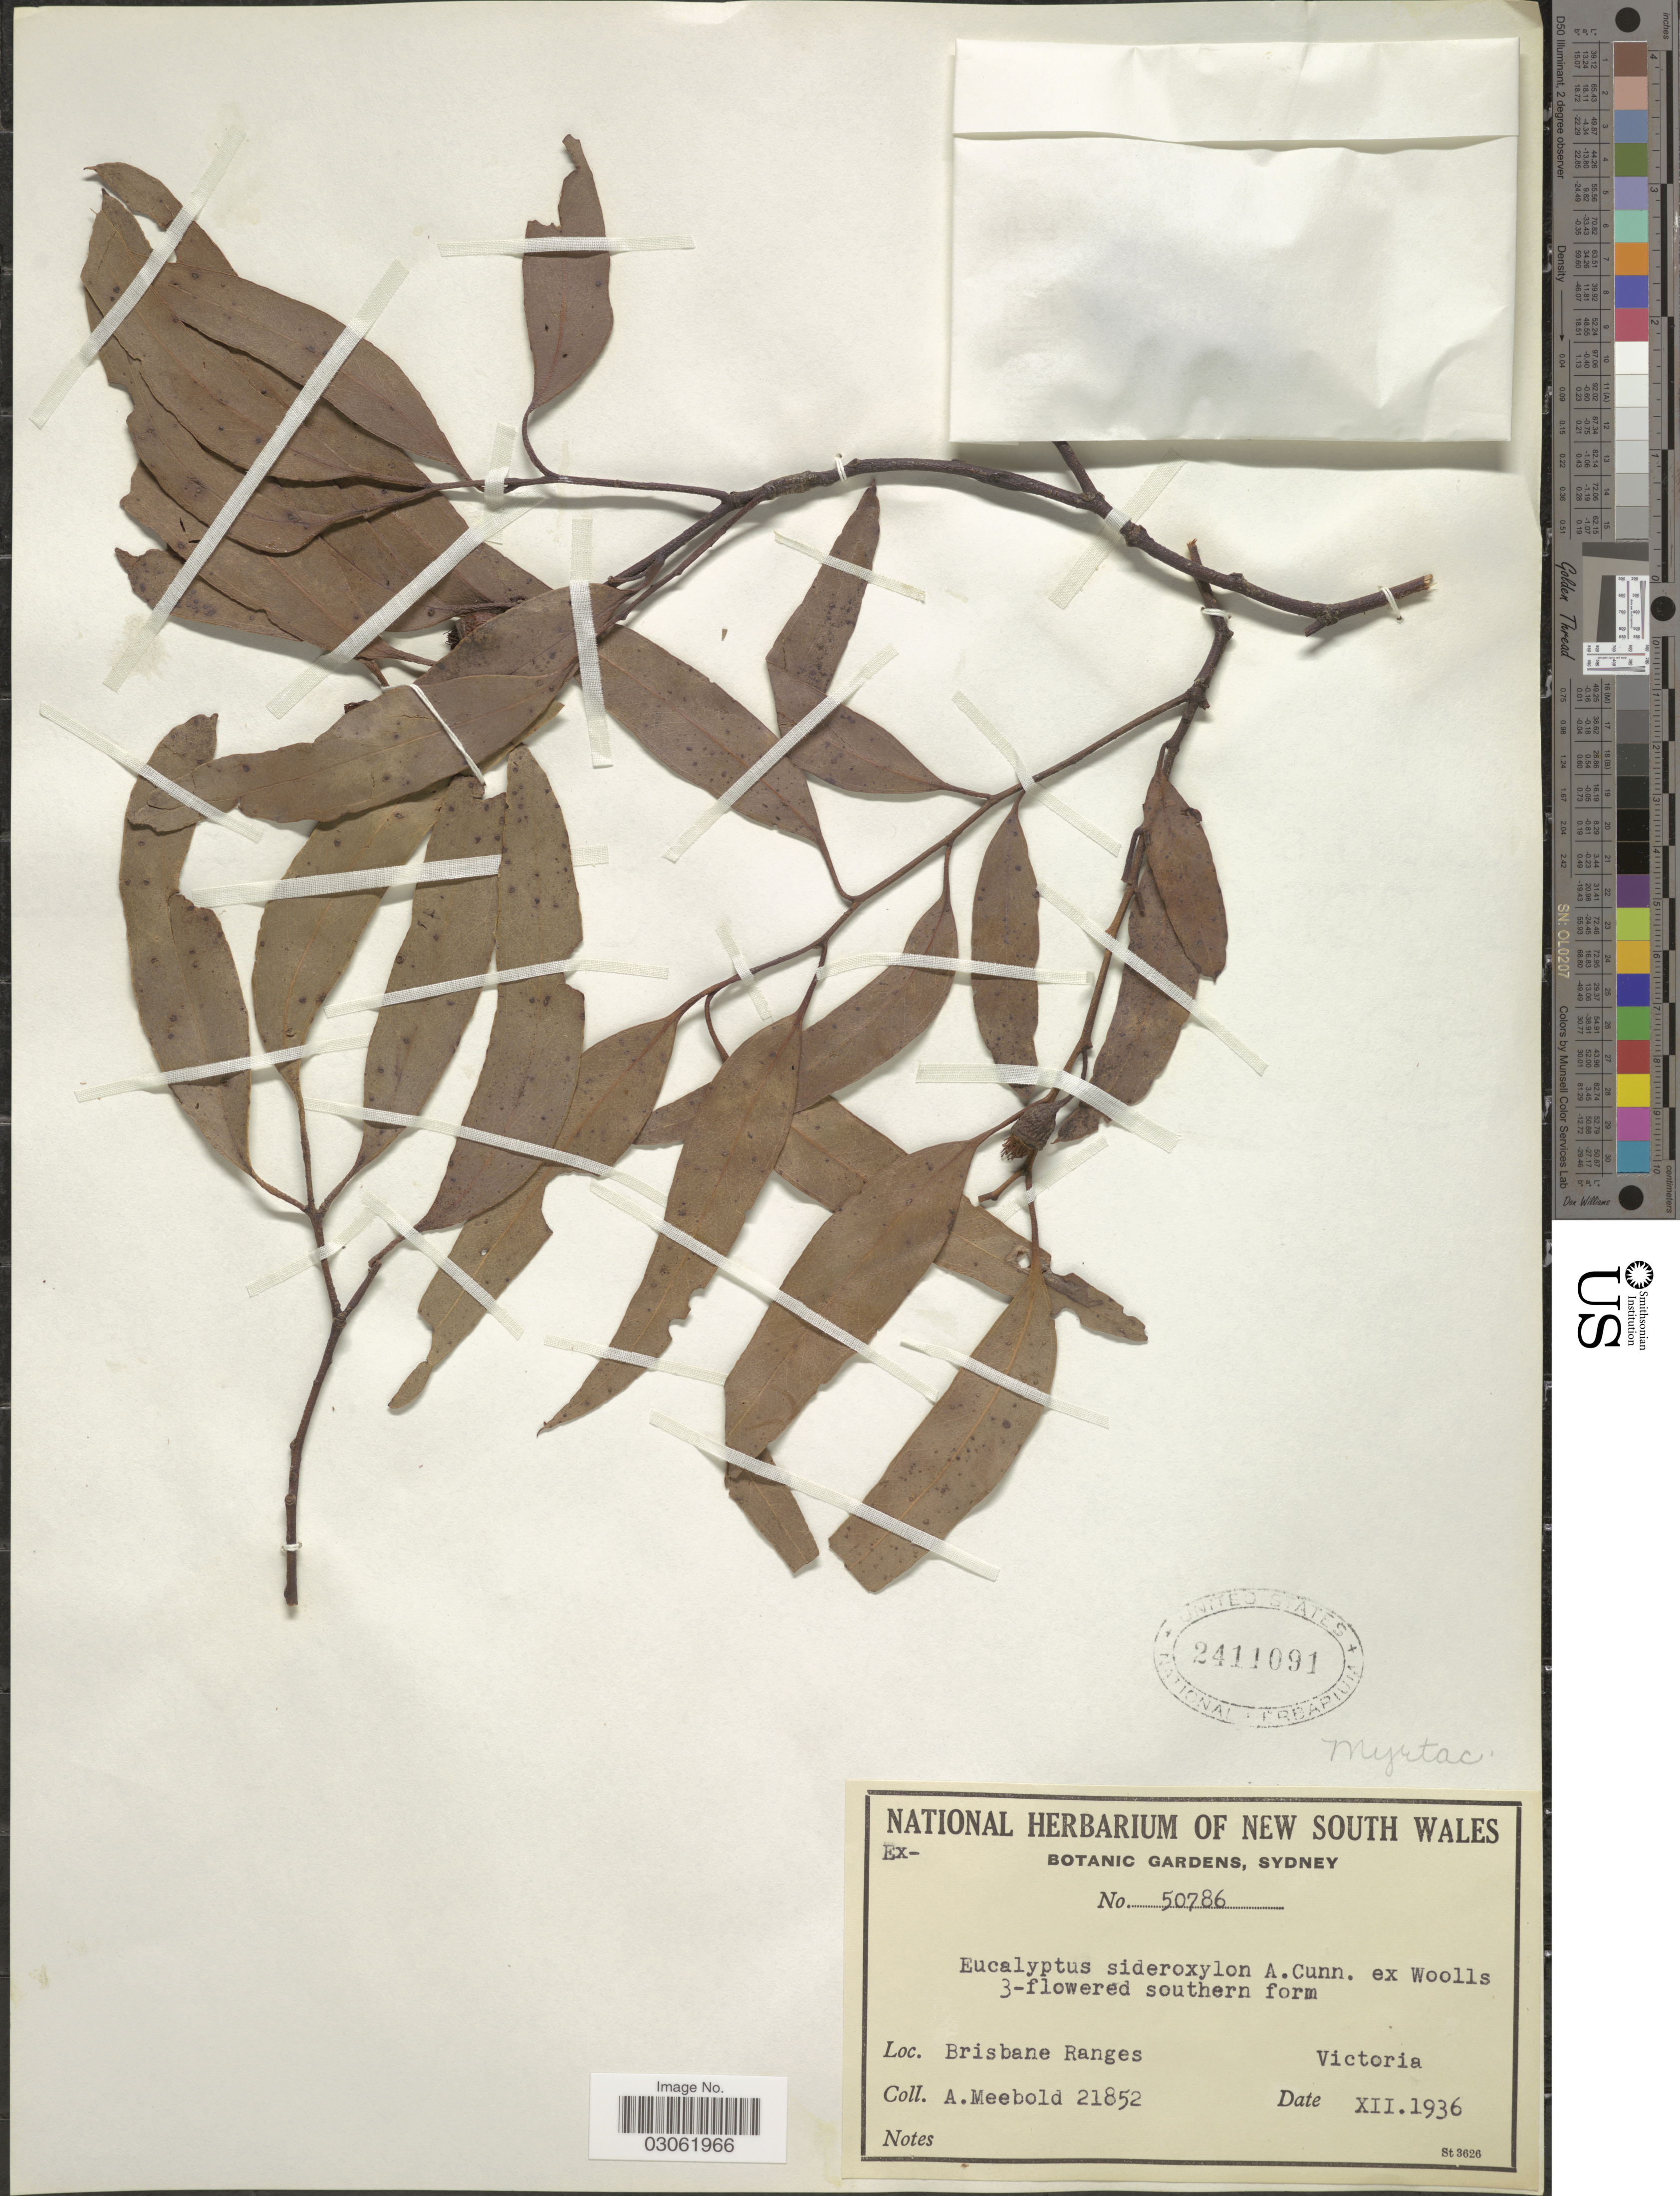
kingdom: Plantae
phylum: Tracheophyta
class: Magnoliopsida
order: Myrtales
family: Myrtaceae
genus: Eucalyptus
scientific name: Eucalyptus sideroxylon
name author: A. Cunn. ex Woolls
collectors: A. Meebold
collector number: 21852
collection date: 1936-12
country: Australia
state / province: New South Wales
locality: Brisbane Ranges, Victoria.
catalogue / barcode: US 2411091